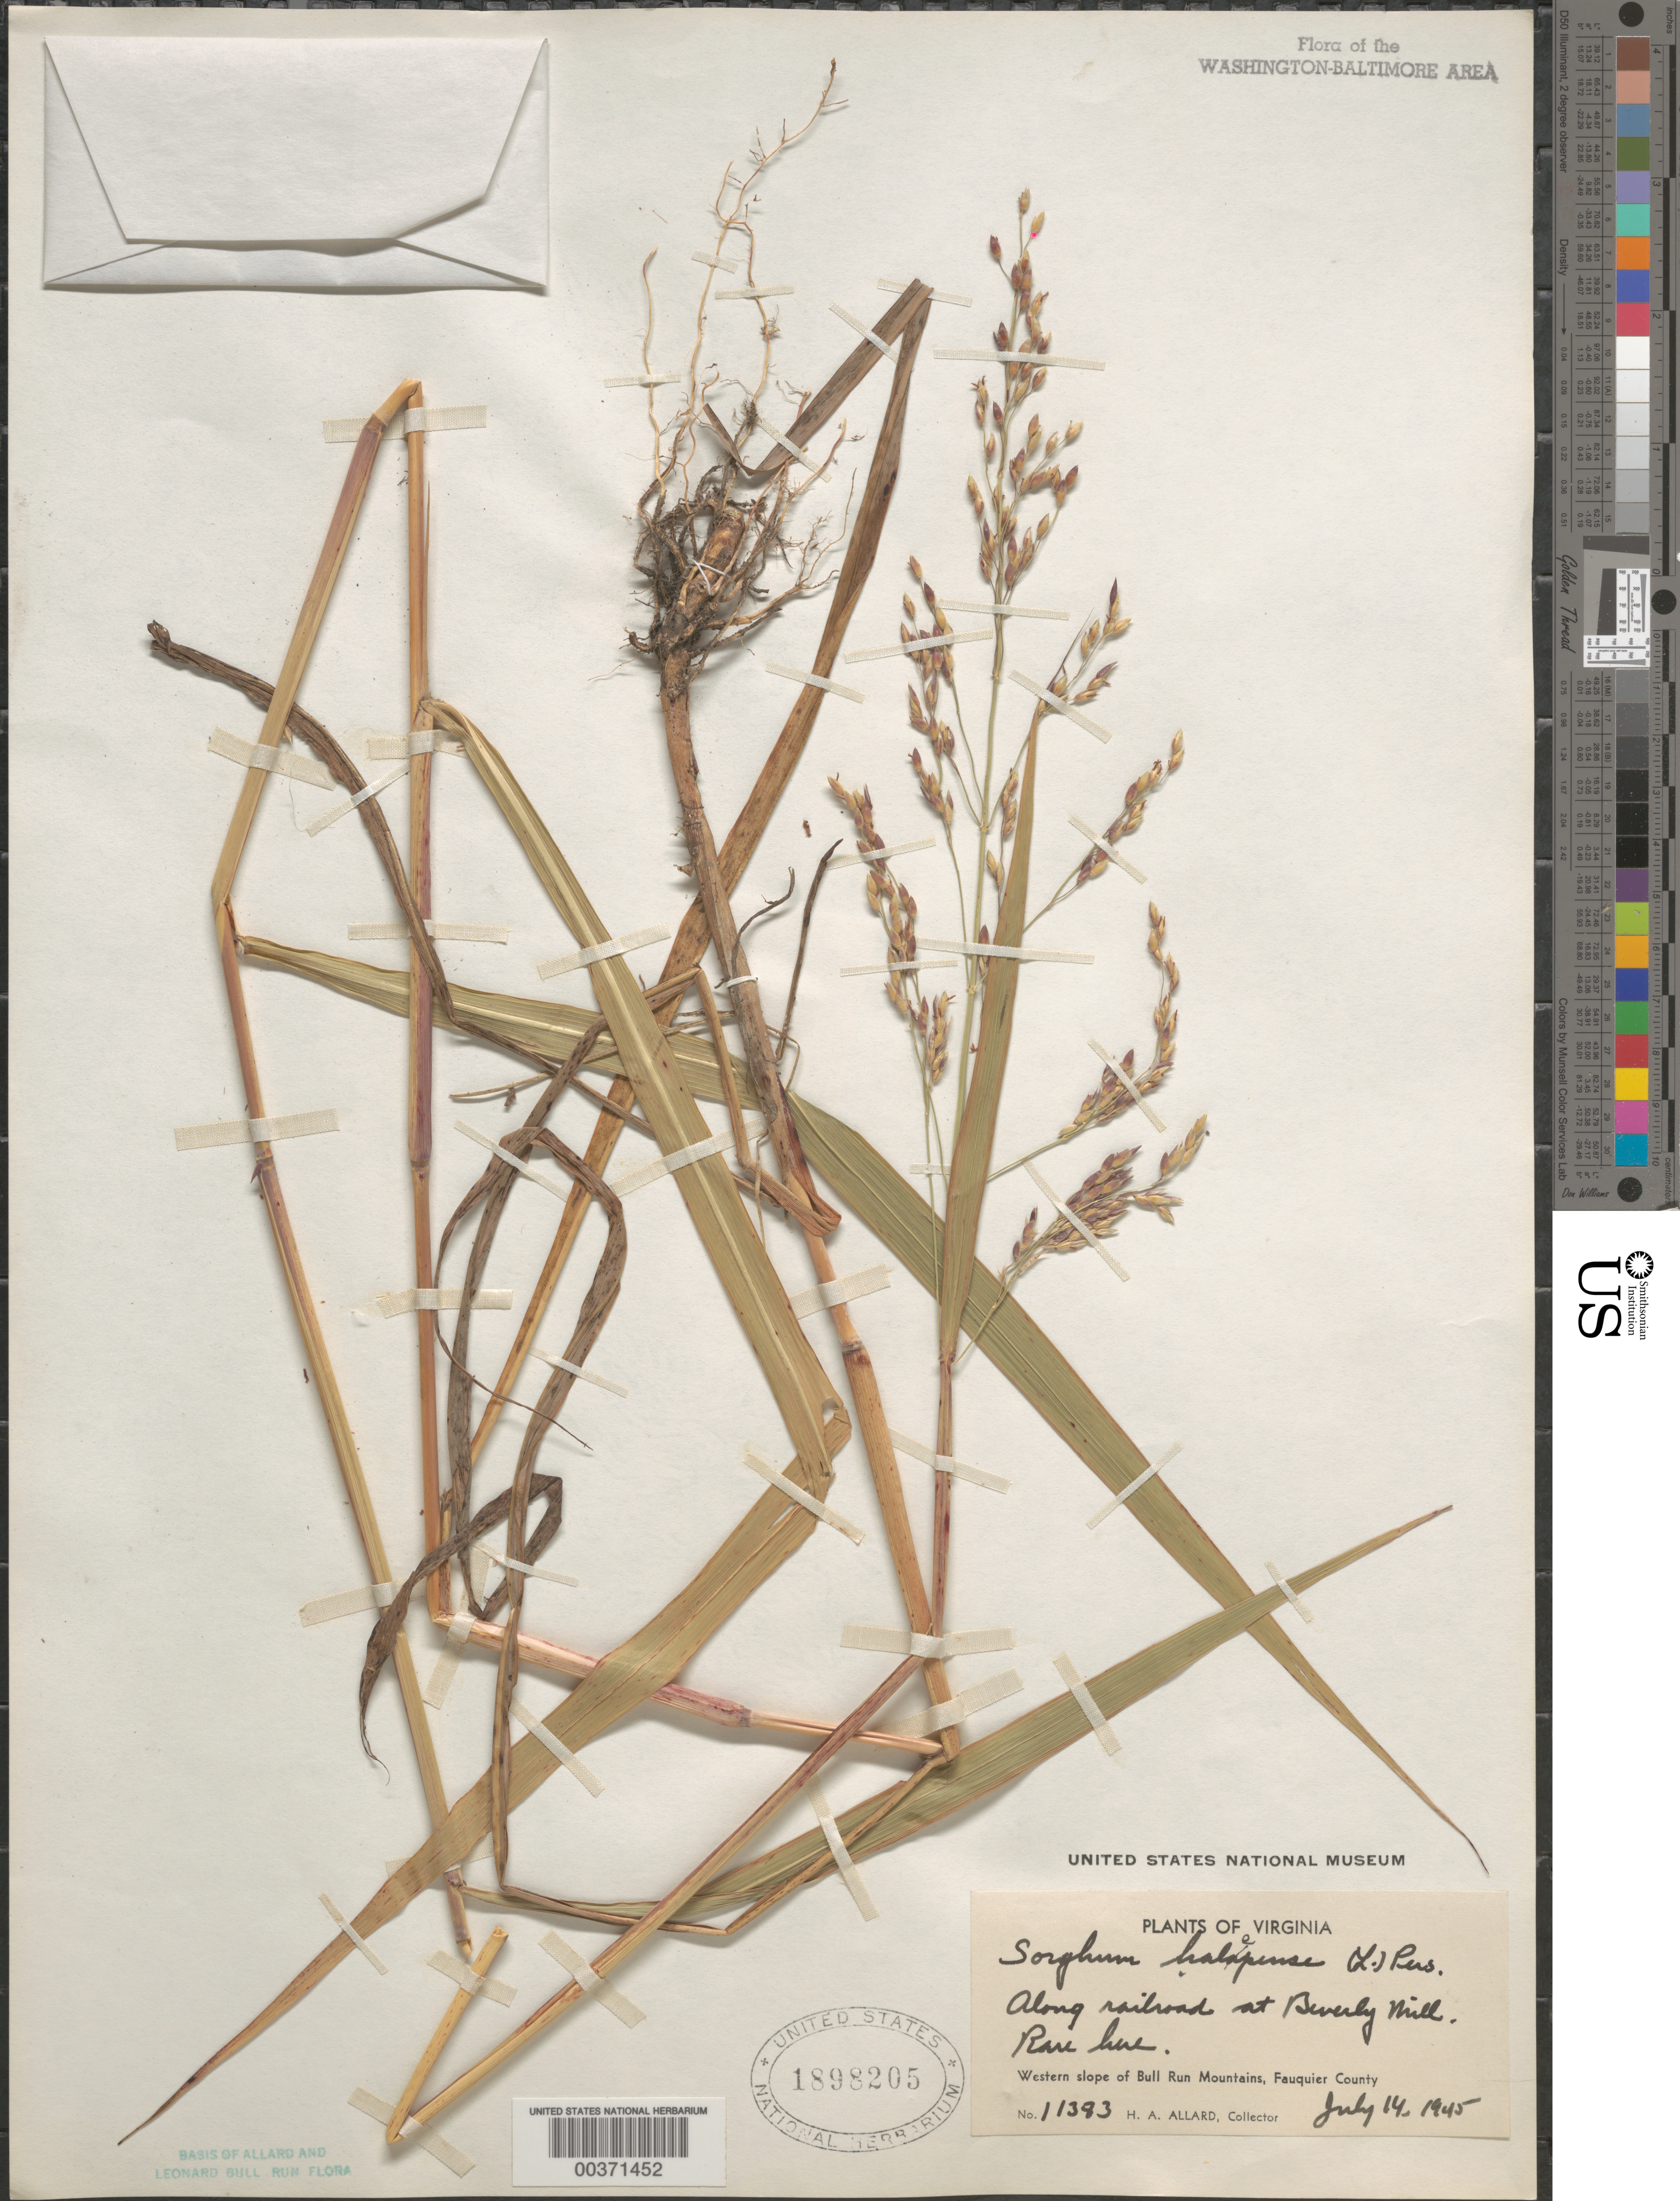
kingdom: Plantae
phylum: Tracheophyta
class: Liliopsida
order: Poales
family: Poaceae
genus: Sorghum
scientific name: Sorghum halepense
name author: (L.) Pers.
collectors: H. A. Allard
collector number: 11383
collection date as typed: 14 Jul 1945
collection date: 1945-07-14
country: United States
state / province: Virginia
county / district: Fauquier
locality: Beverley Mill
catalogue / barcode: US 1898205